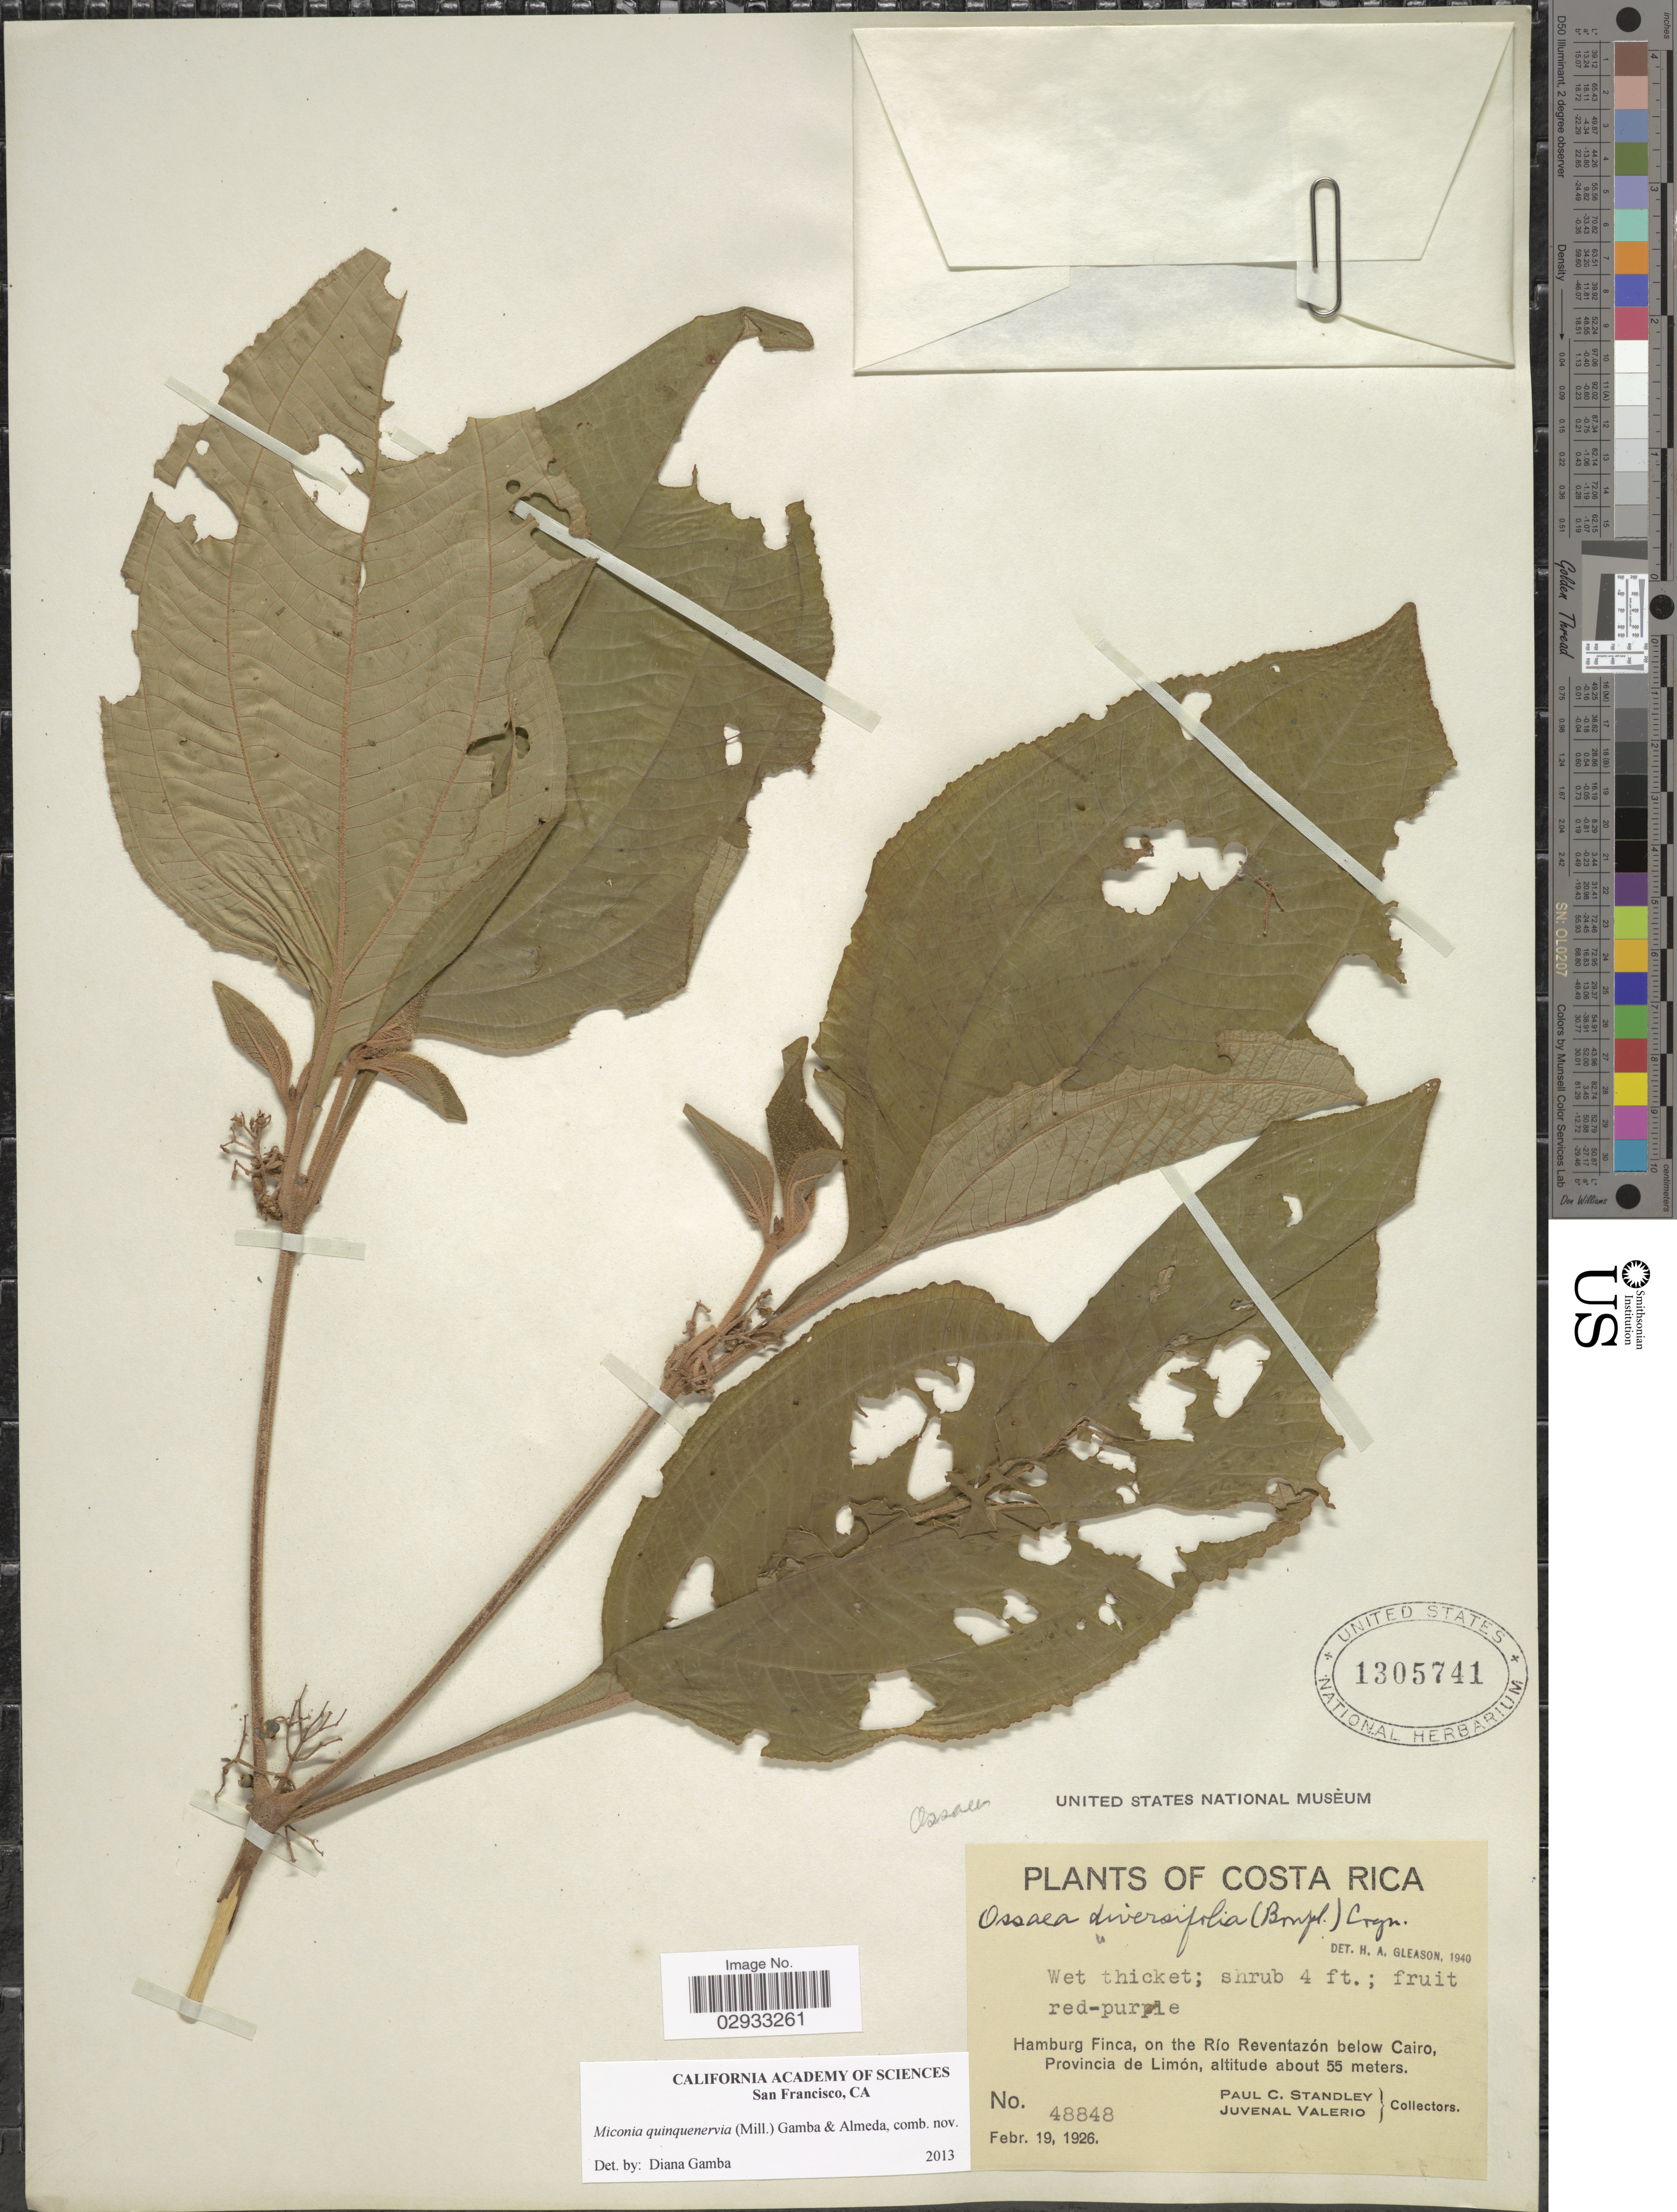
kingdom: Plantae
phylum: Tracheophyta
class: Magnoliopsida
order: Myrtales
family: Melastomataceae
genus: Miconia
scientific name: Miconia quinquenervia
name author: (Mill.) Gamba & Almeda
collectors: P. C. Standley & J. Valerio R.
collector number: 48848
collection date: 1926-02-19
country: Costa Rica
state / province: Limón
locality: Hamburg Finca, on the Río Reventazón below Cairo, Provincia de Limón.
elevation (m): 55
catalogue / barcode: US 1305741